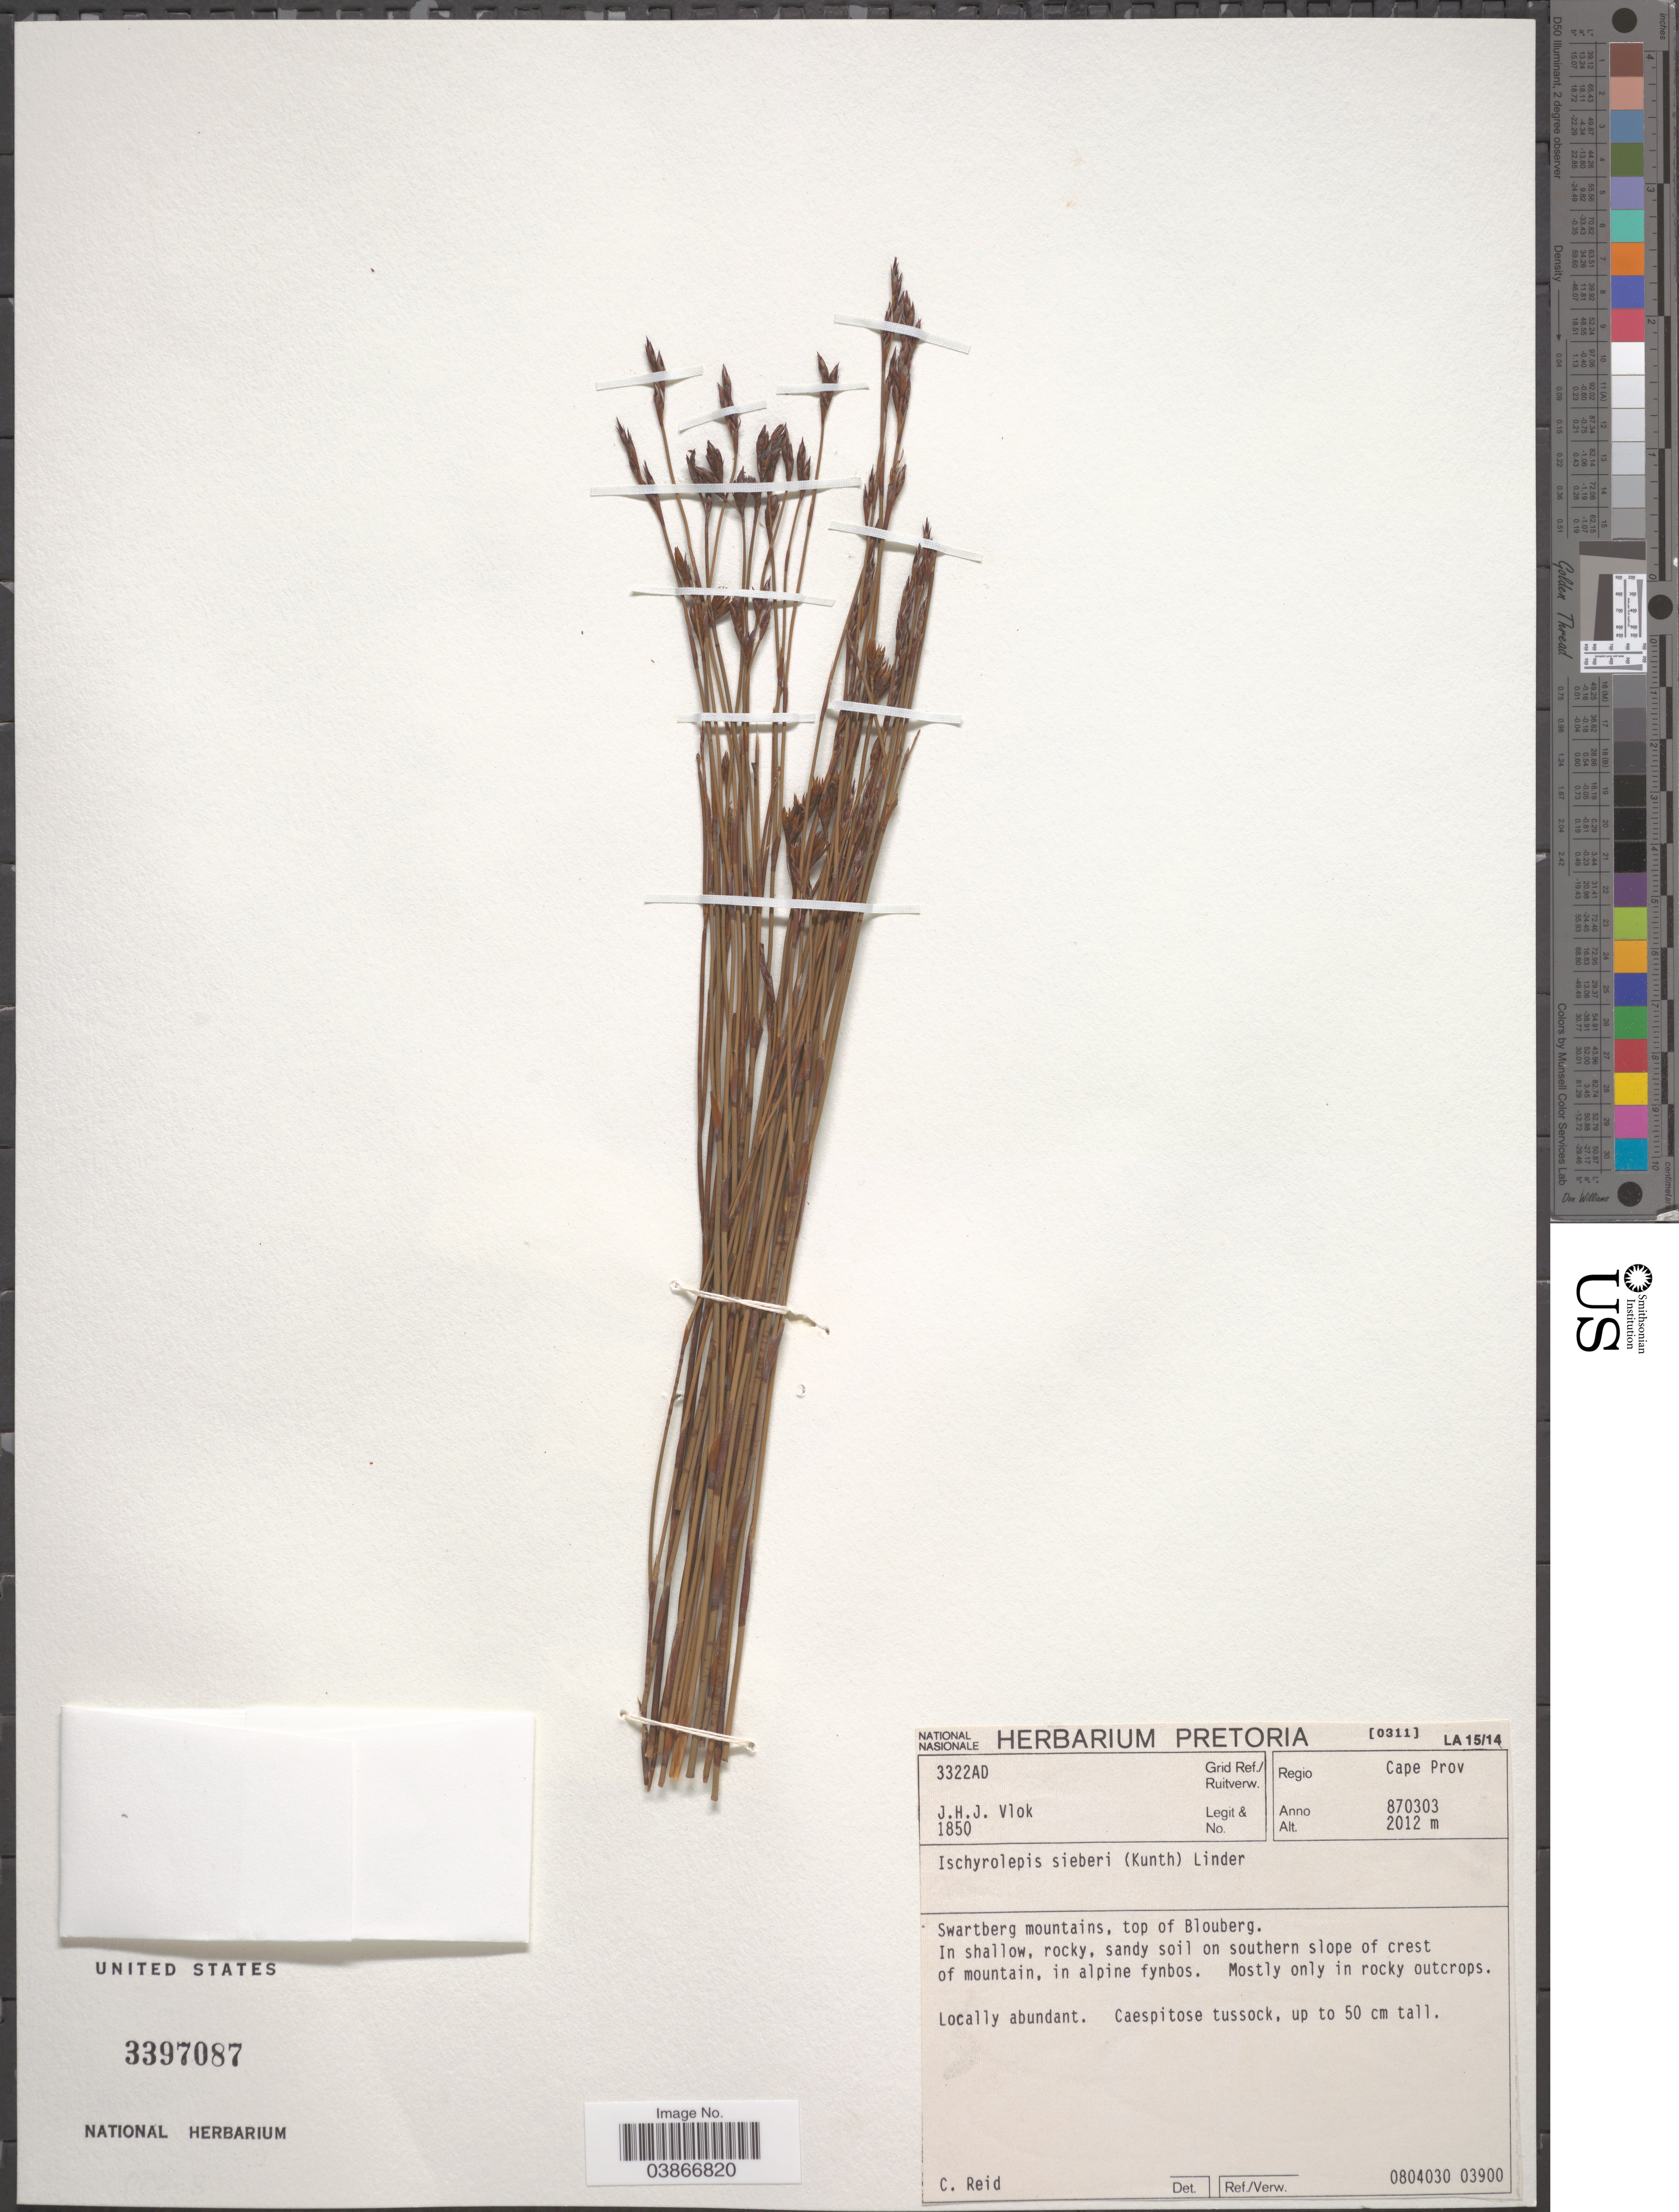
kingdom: Plantae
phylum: Tracheophyta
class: Liliopsida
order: Poales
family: Restionaceae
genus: Restio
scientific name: Restio sieberi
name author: Kunth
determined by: Strong, Mark T., (BOT), Smithsonian Institution - National Museum of Natural History (UNITED STATES)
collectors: J. H. J. Vlok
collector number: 1850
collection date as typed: Transcribed d/m/y: 3/3/87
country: South Africa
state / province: Western Cape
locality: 3322 AD Grid Ref./Ruitverw. Regio Cape Prov. Swartberg mountains, top of Blouberg.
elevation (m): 2012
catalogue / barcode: US 3397087